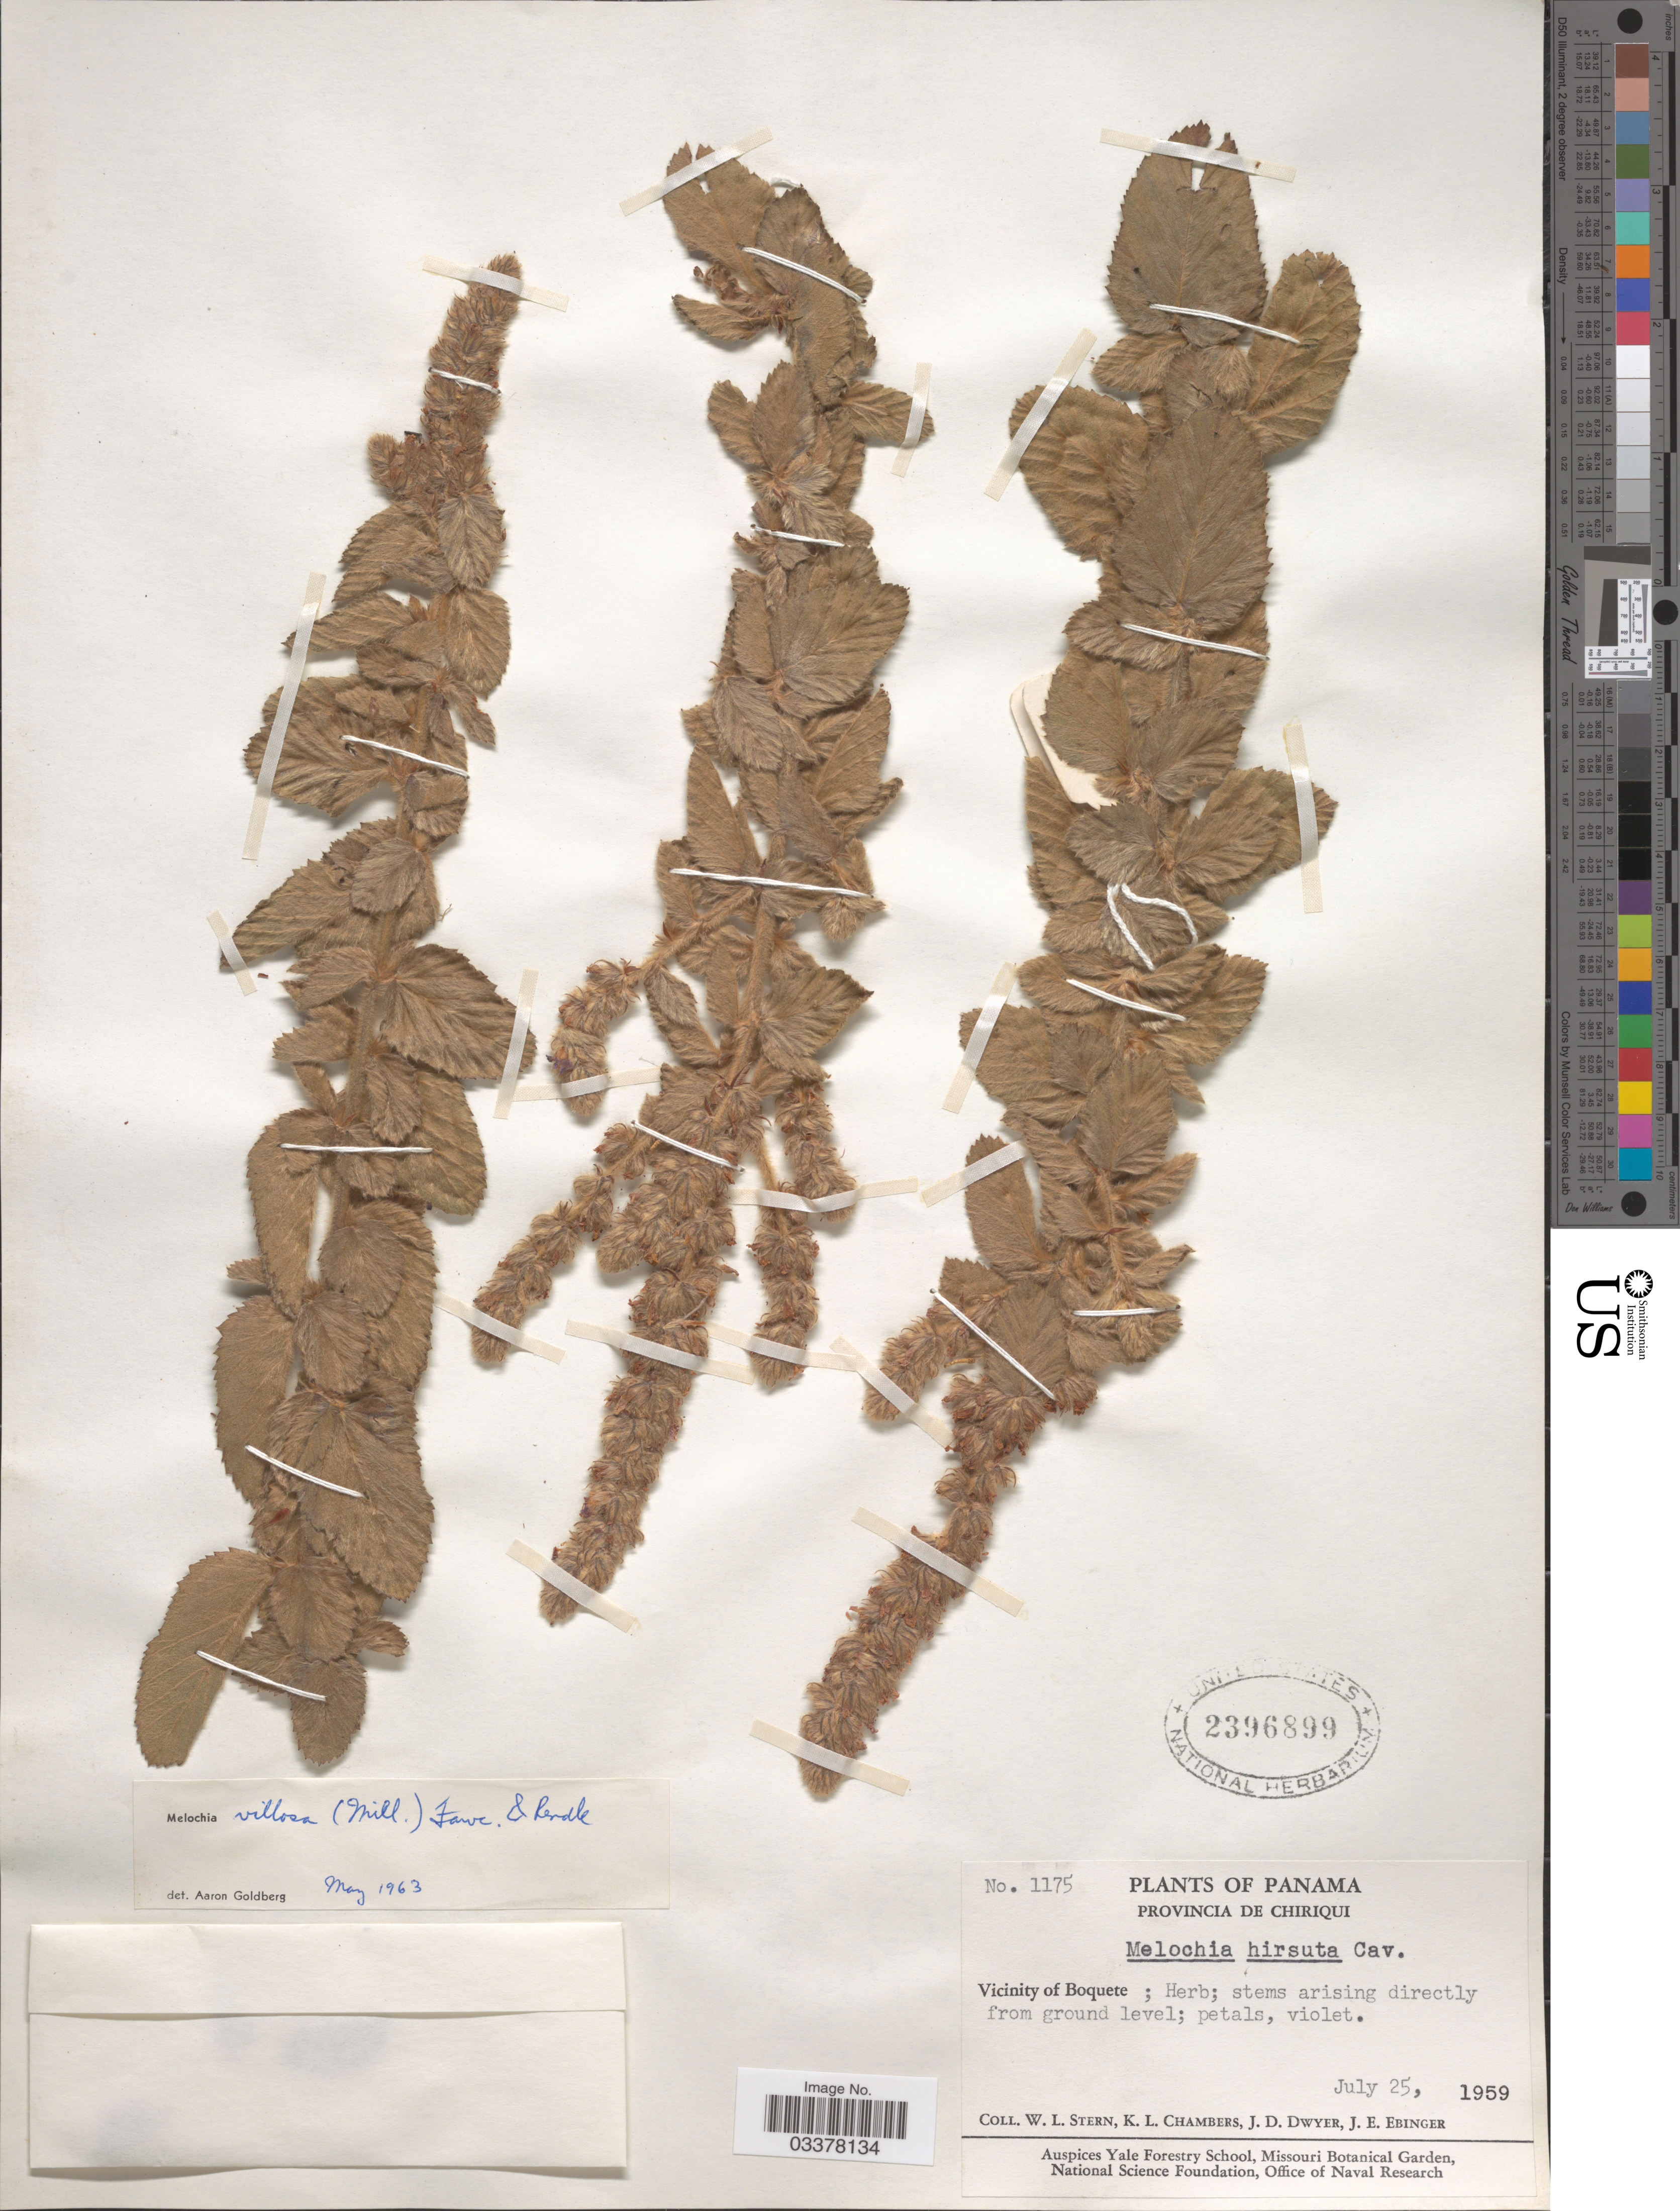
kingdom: Plantae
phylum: Tracheophyta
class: Magnoliopsida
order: Malvales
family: Malvaceae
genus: Melochia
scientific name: Melochia spicata var. spicata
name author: (L.) Fryxell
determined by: Dorr, L. J., (BOT), Smithsonian Institution - National Museum of Natural History (UNITED STATES)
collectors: W. L. Stern, K. Chambers, J. D. Dwyer & J. Ebinger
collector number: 1175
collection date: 1959-07-25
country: Panama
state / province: Chiriqui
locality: Vicinity of Boquete.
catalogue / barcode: US 2396899